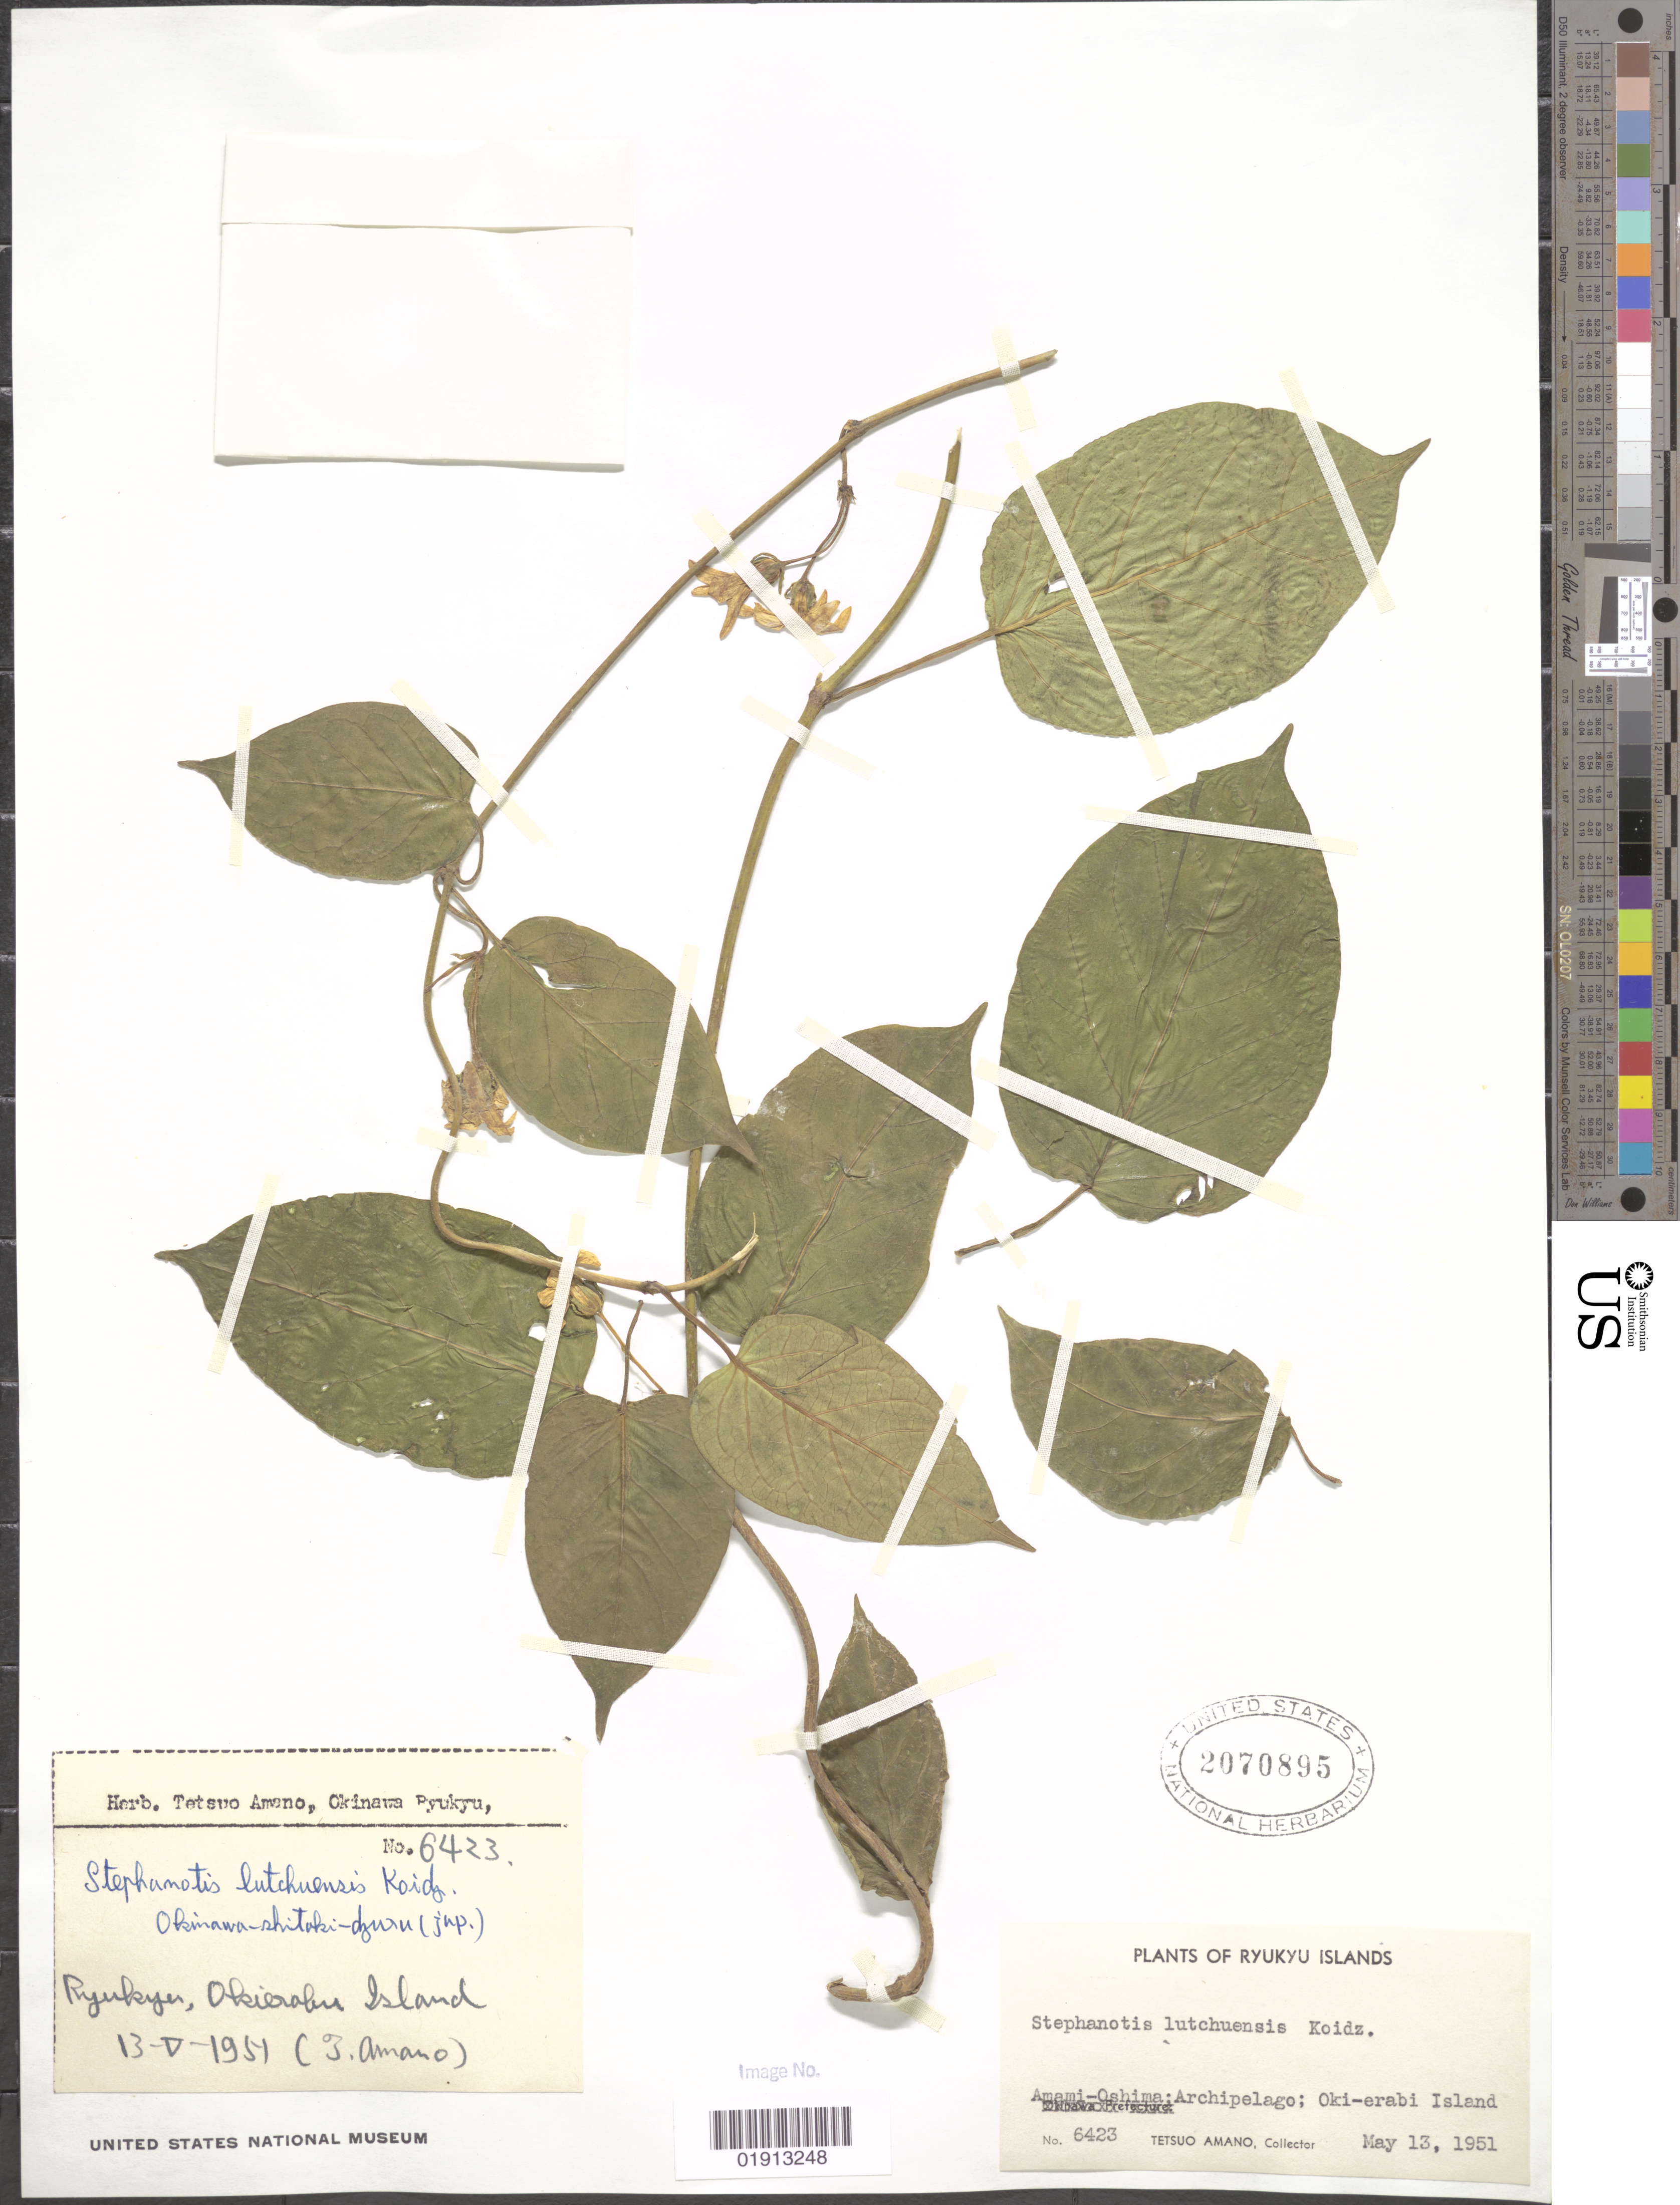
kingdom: Plantae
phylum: Tracheophyta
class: Magnoliopsida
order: Gentianales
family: Apocynaceae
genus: Stephanotis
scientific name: Stephanotis lutchuensis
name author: Koidz.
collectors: T. Amano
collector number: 6423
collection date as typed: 13 May 1951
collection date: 1951-05-13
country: Japan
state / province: Kagosima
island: Okino-Erabu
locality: Amami-Oshima, Oki-erabi Island.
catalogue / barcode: US 2070895